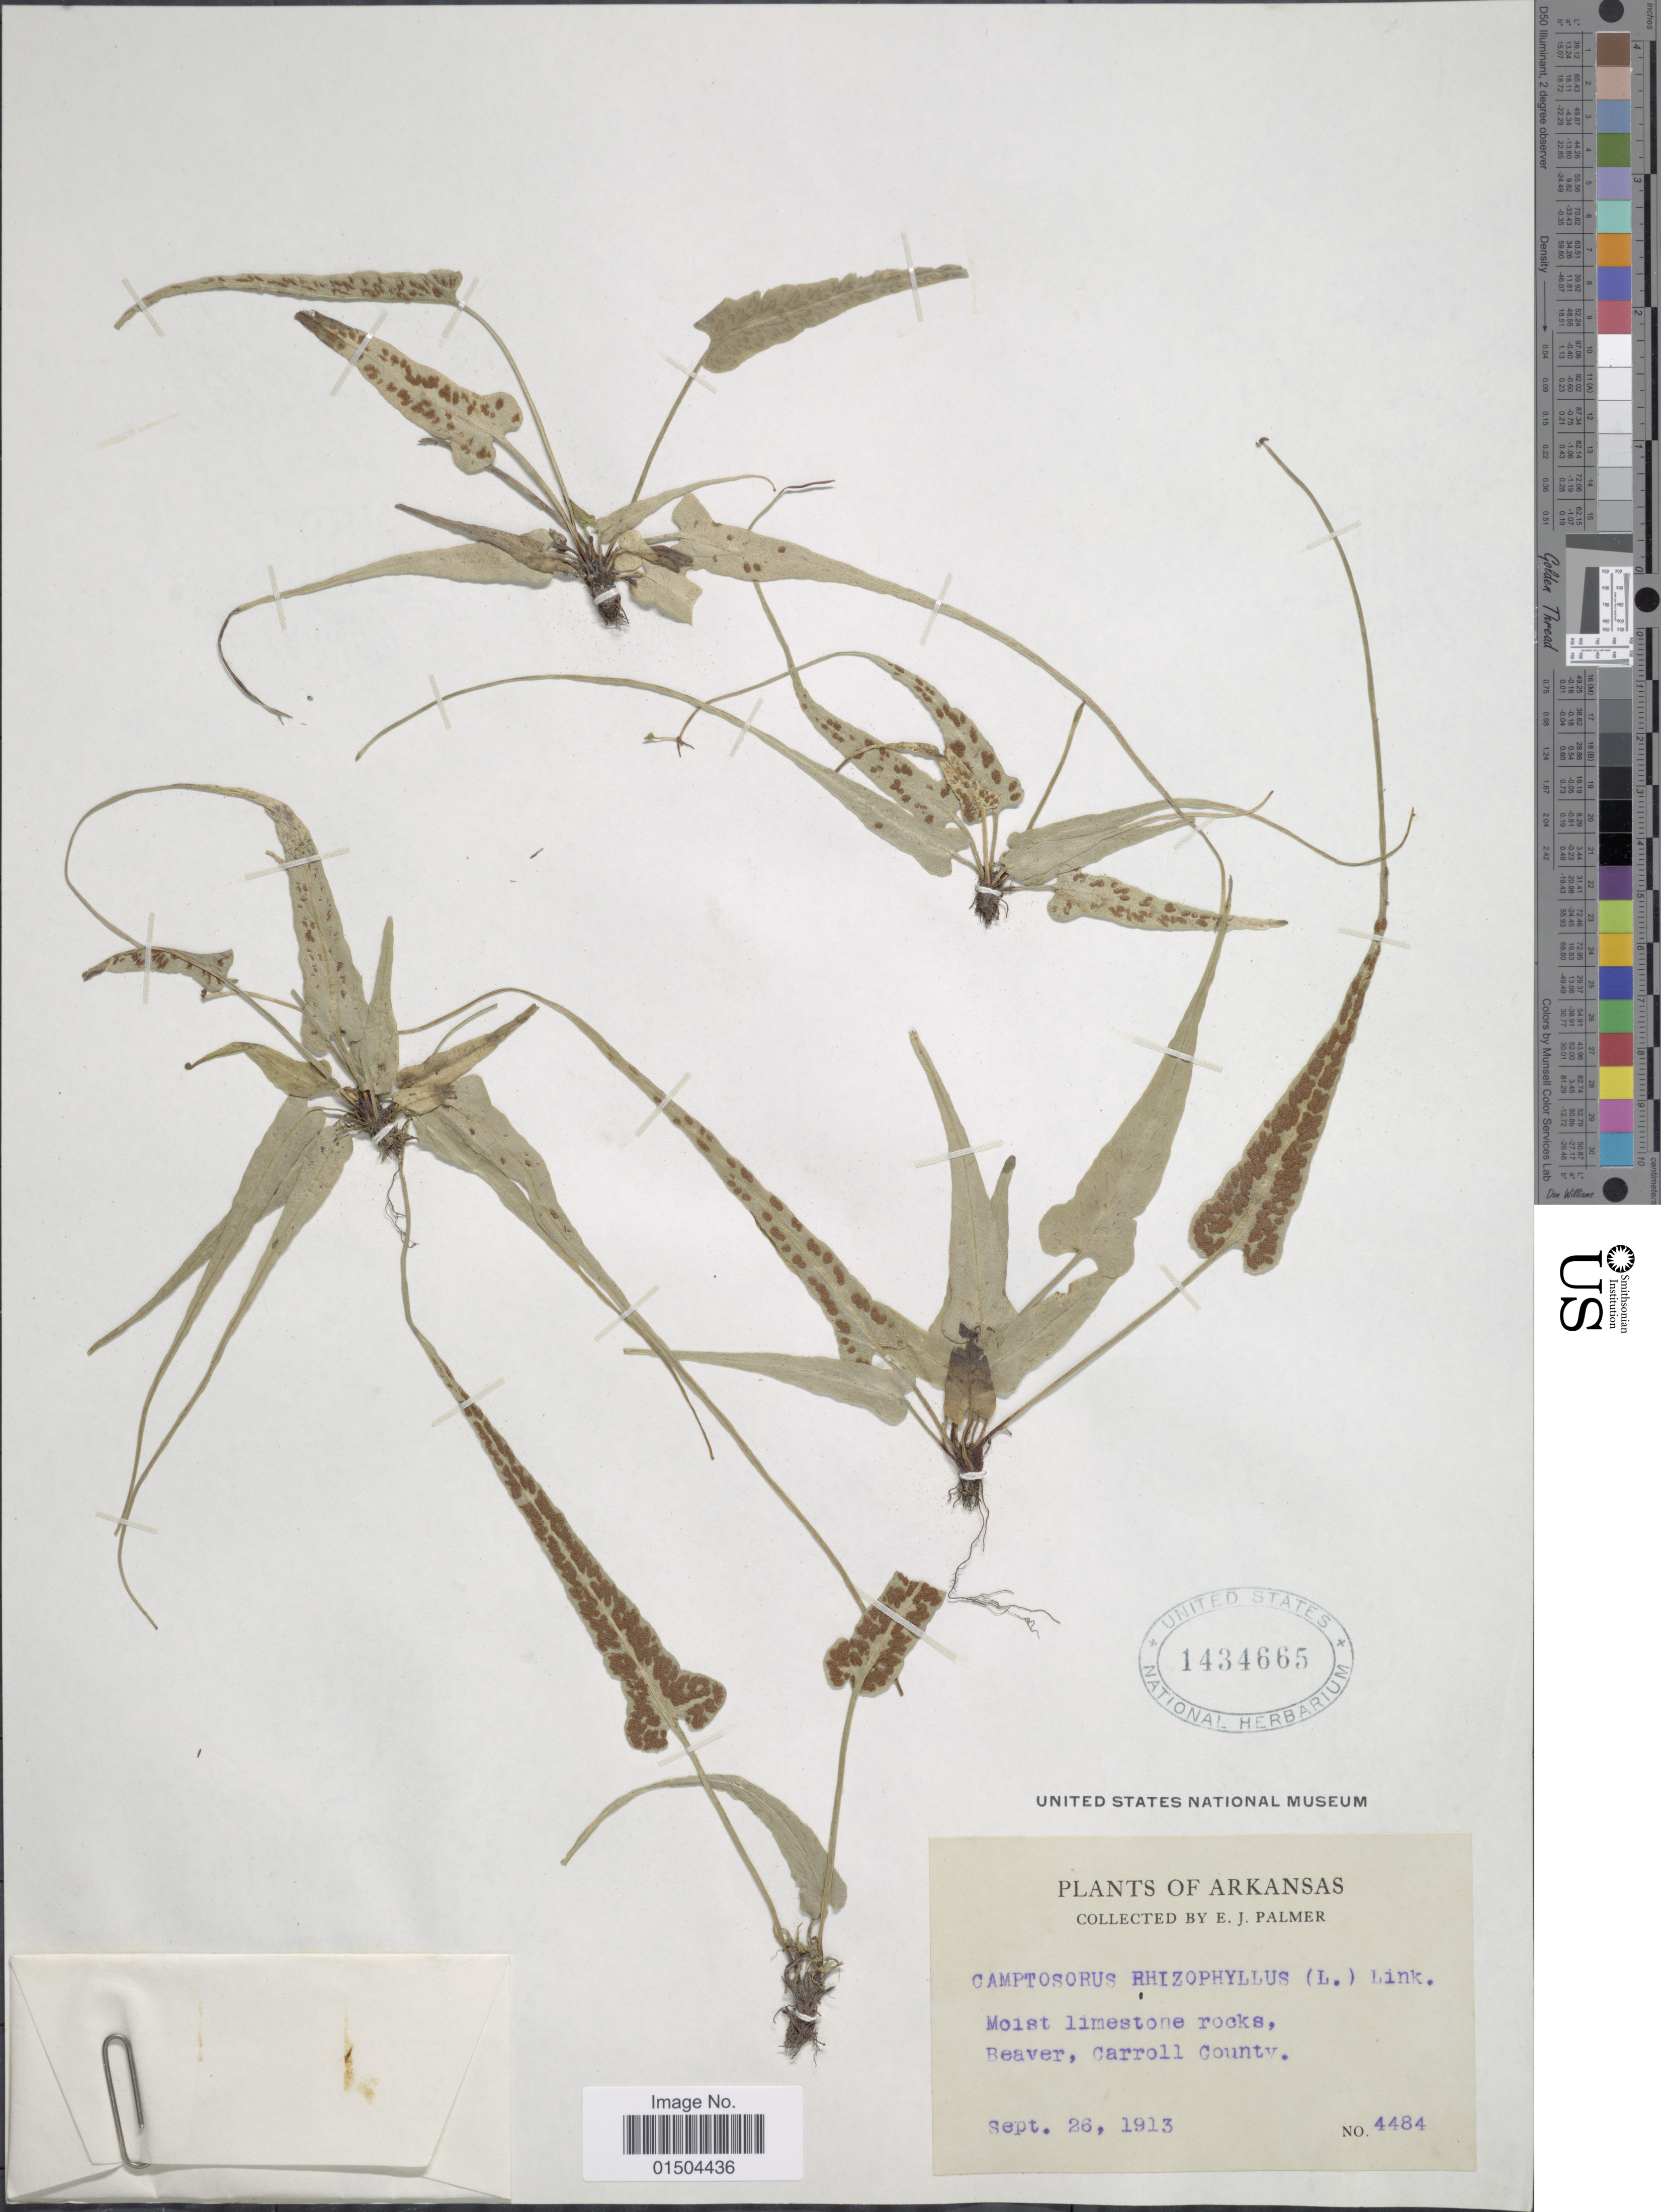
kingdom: Plantae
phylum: Tracheophyta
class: Polypodiopsida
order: Polypodiales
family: Aspleniaceae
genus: Asplenium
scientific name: Asplenium rhizophyllum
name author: L.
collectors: E. J. Palmer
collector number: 4484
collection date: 1913-09-26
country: United States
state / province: Arkansas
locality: Moist limestone rocks, Beaver, Carroll County.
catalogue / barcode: US 1434665